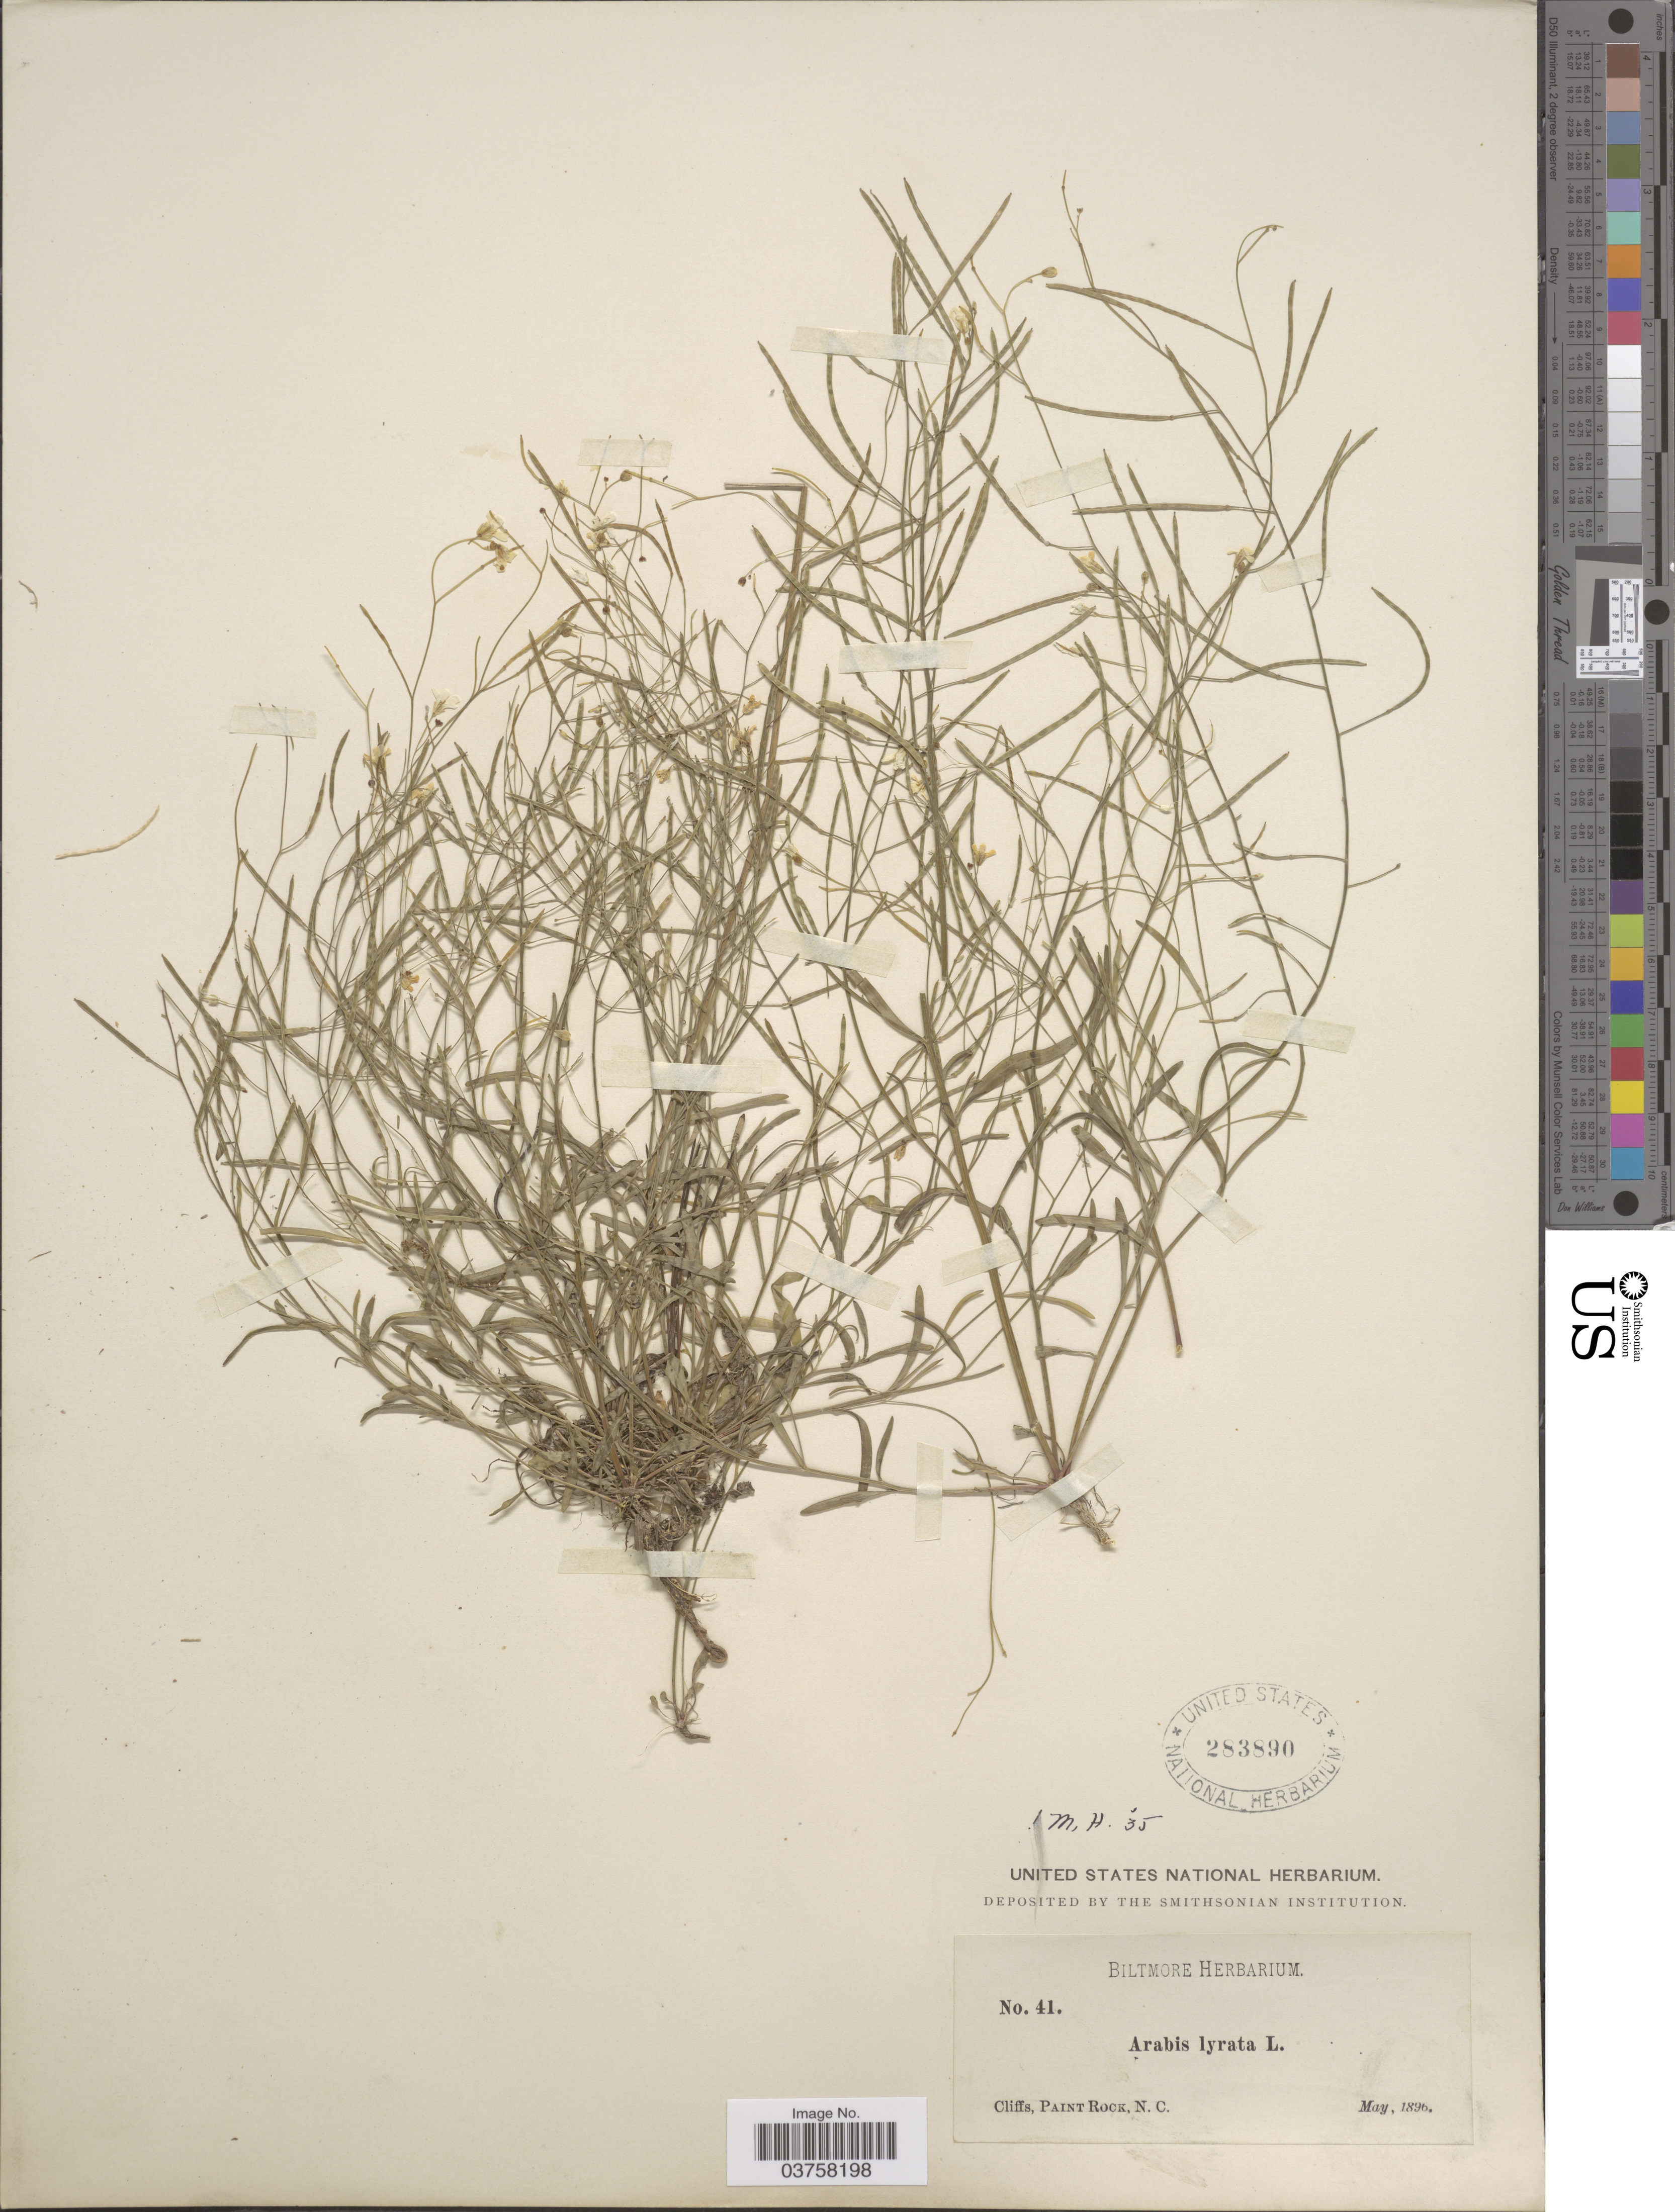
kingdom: Plantae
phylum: Tracheophyta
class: Magnoliopsida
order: Brassicales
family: Brassicaceae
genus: Arabis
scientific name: Arabis lyrata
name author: L.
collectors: ex herb. Biltmore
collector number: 41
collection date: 1896-05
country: United States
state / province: North Carolina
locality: Cliffs, Paint Rock.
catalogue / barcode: US 283890